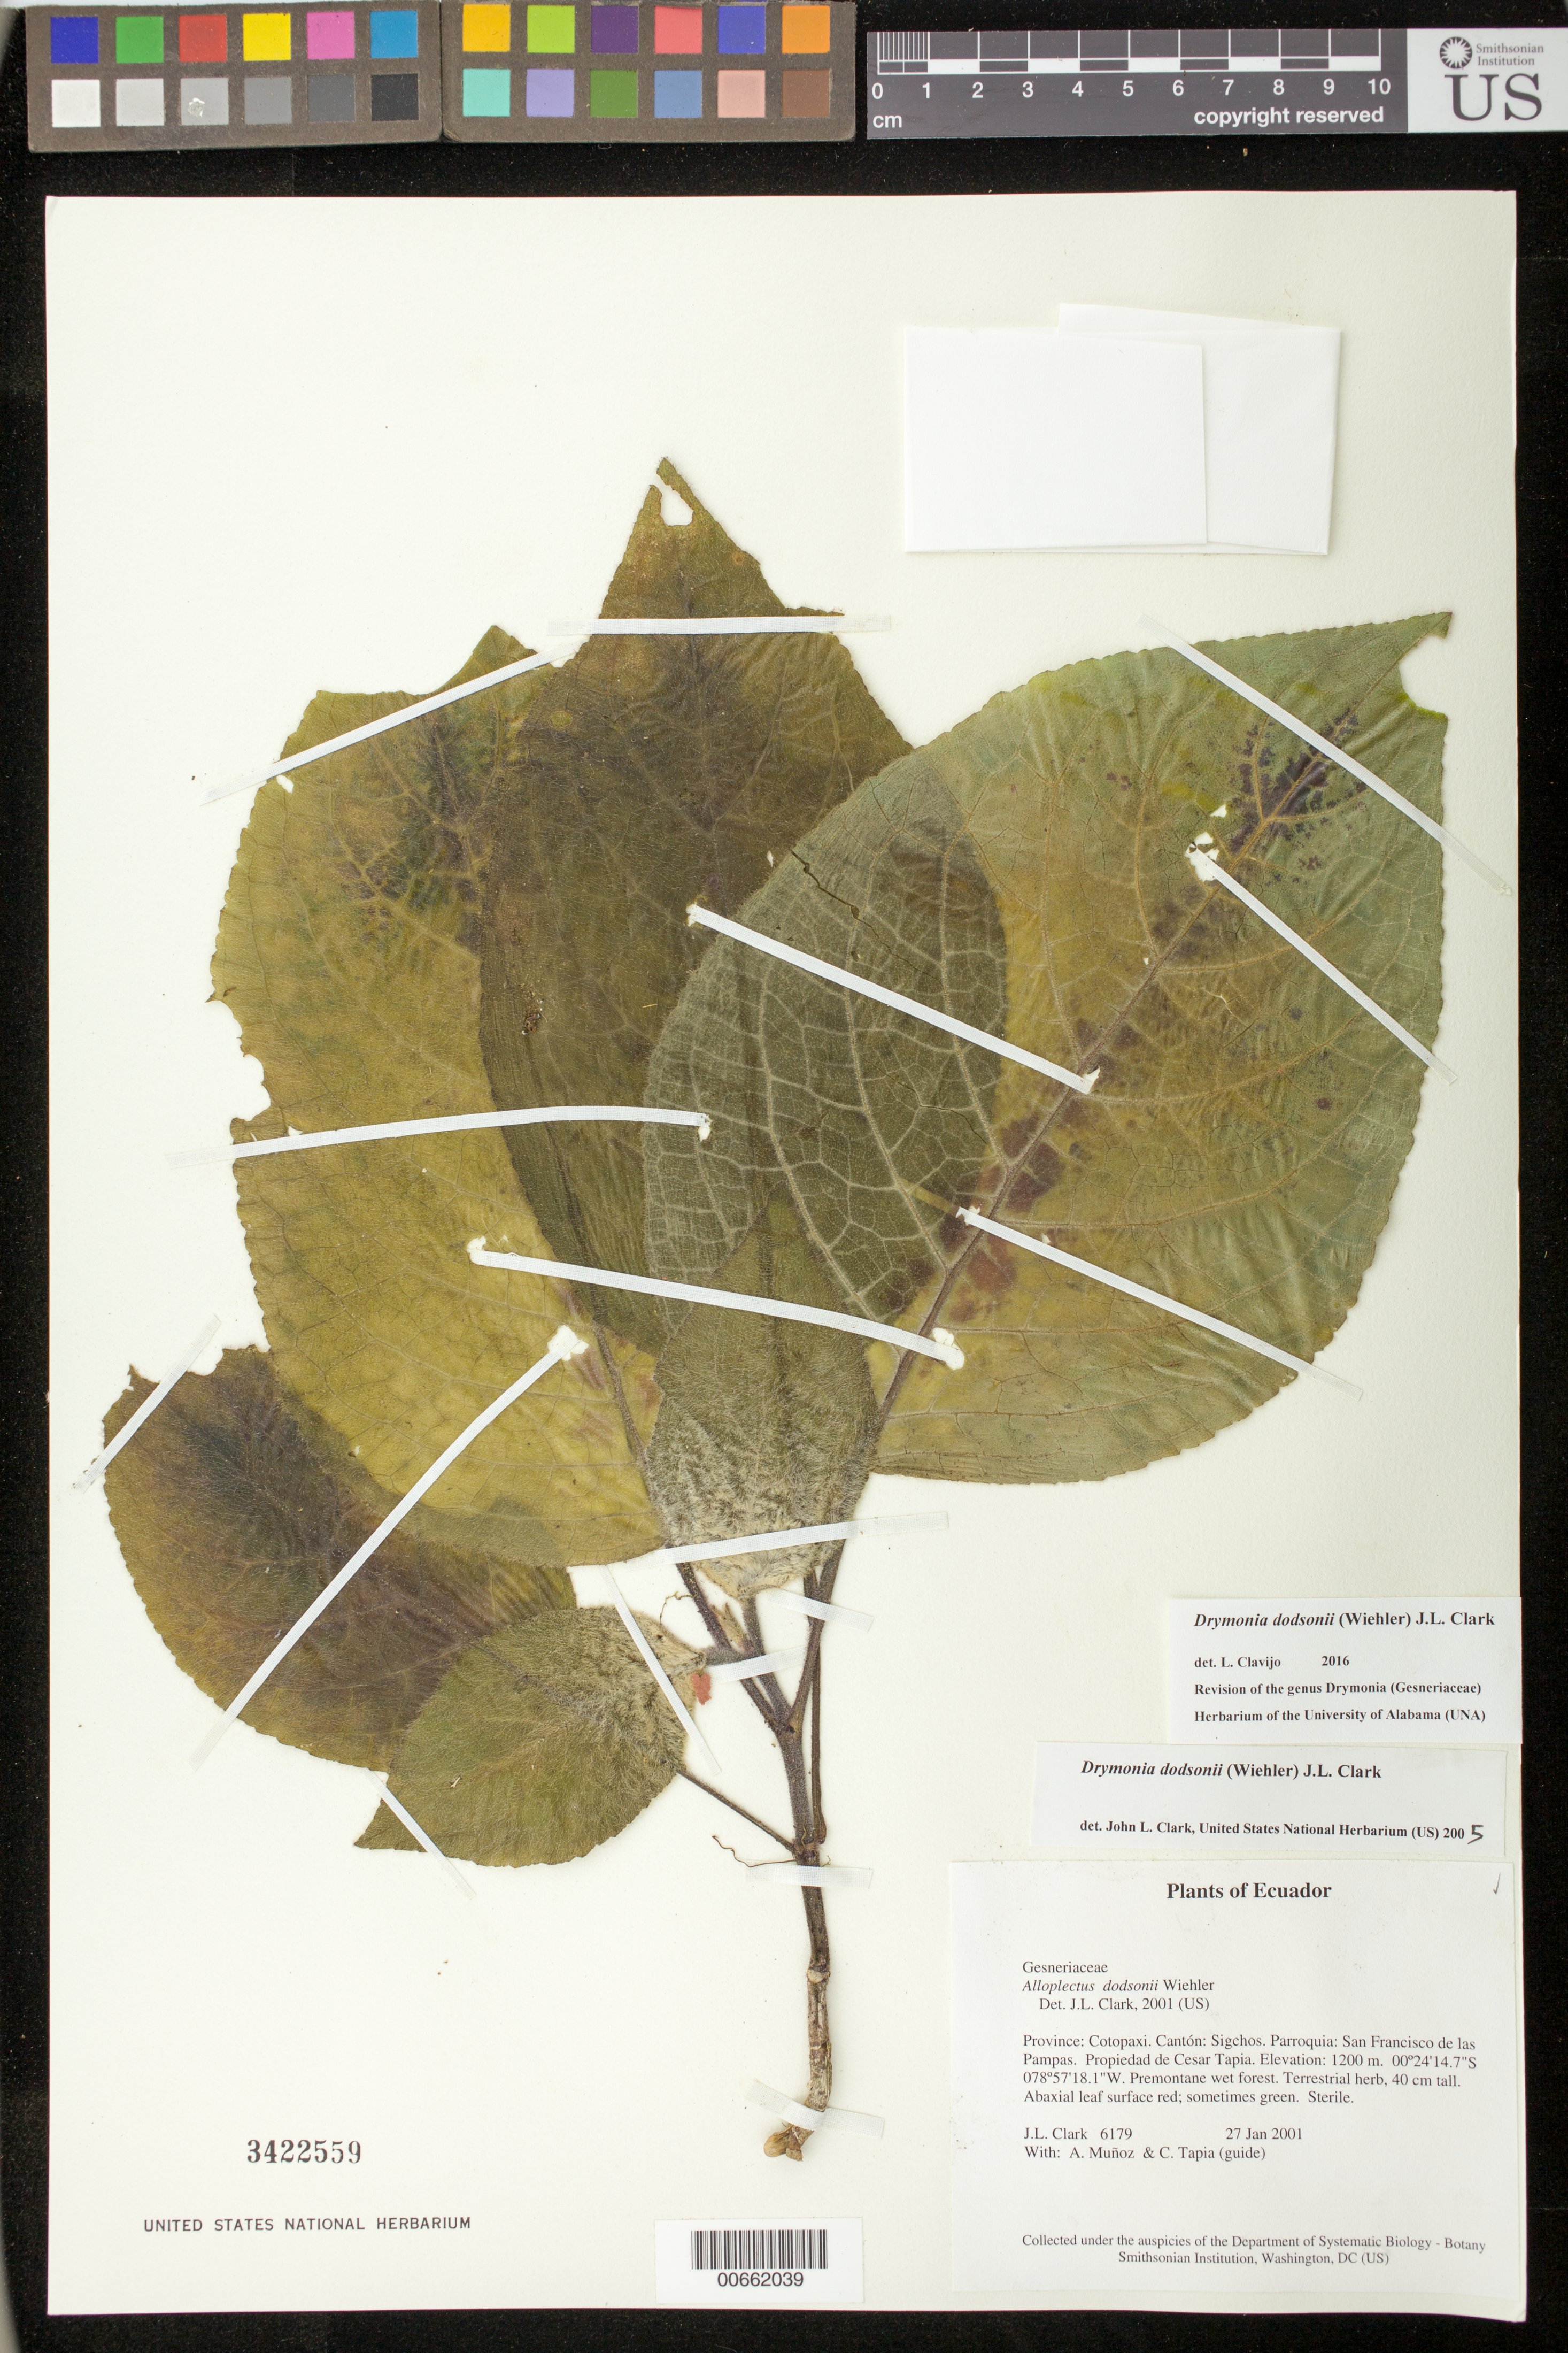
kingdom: Plantae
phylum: Tracheophyta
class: Magnoliopsida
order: Lamiales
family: Gesneriaceae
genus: Drymonia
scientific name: Drymonia dodsonii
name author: (Wiehler) J.L. Clark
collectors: J. L. Clark, A. Muñoz & C. Tapia (guide)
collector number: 6179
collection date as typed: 27 Jan 2001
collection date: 2001-01-27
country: Ecuador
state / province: Cotopaxi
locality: Sigchos. Parroquia: San Francisco de las Pampas. Propiedad de Cesar Tapia.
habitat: Premontane wet forest.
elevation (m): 1200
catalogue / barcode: US 3422559